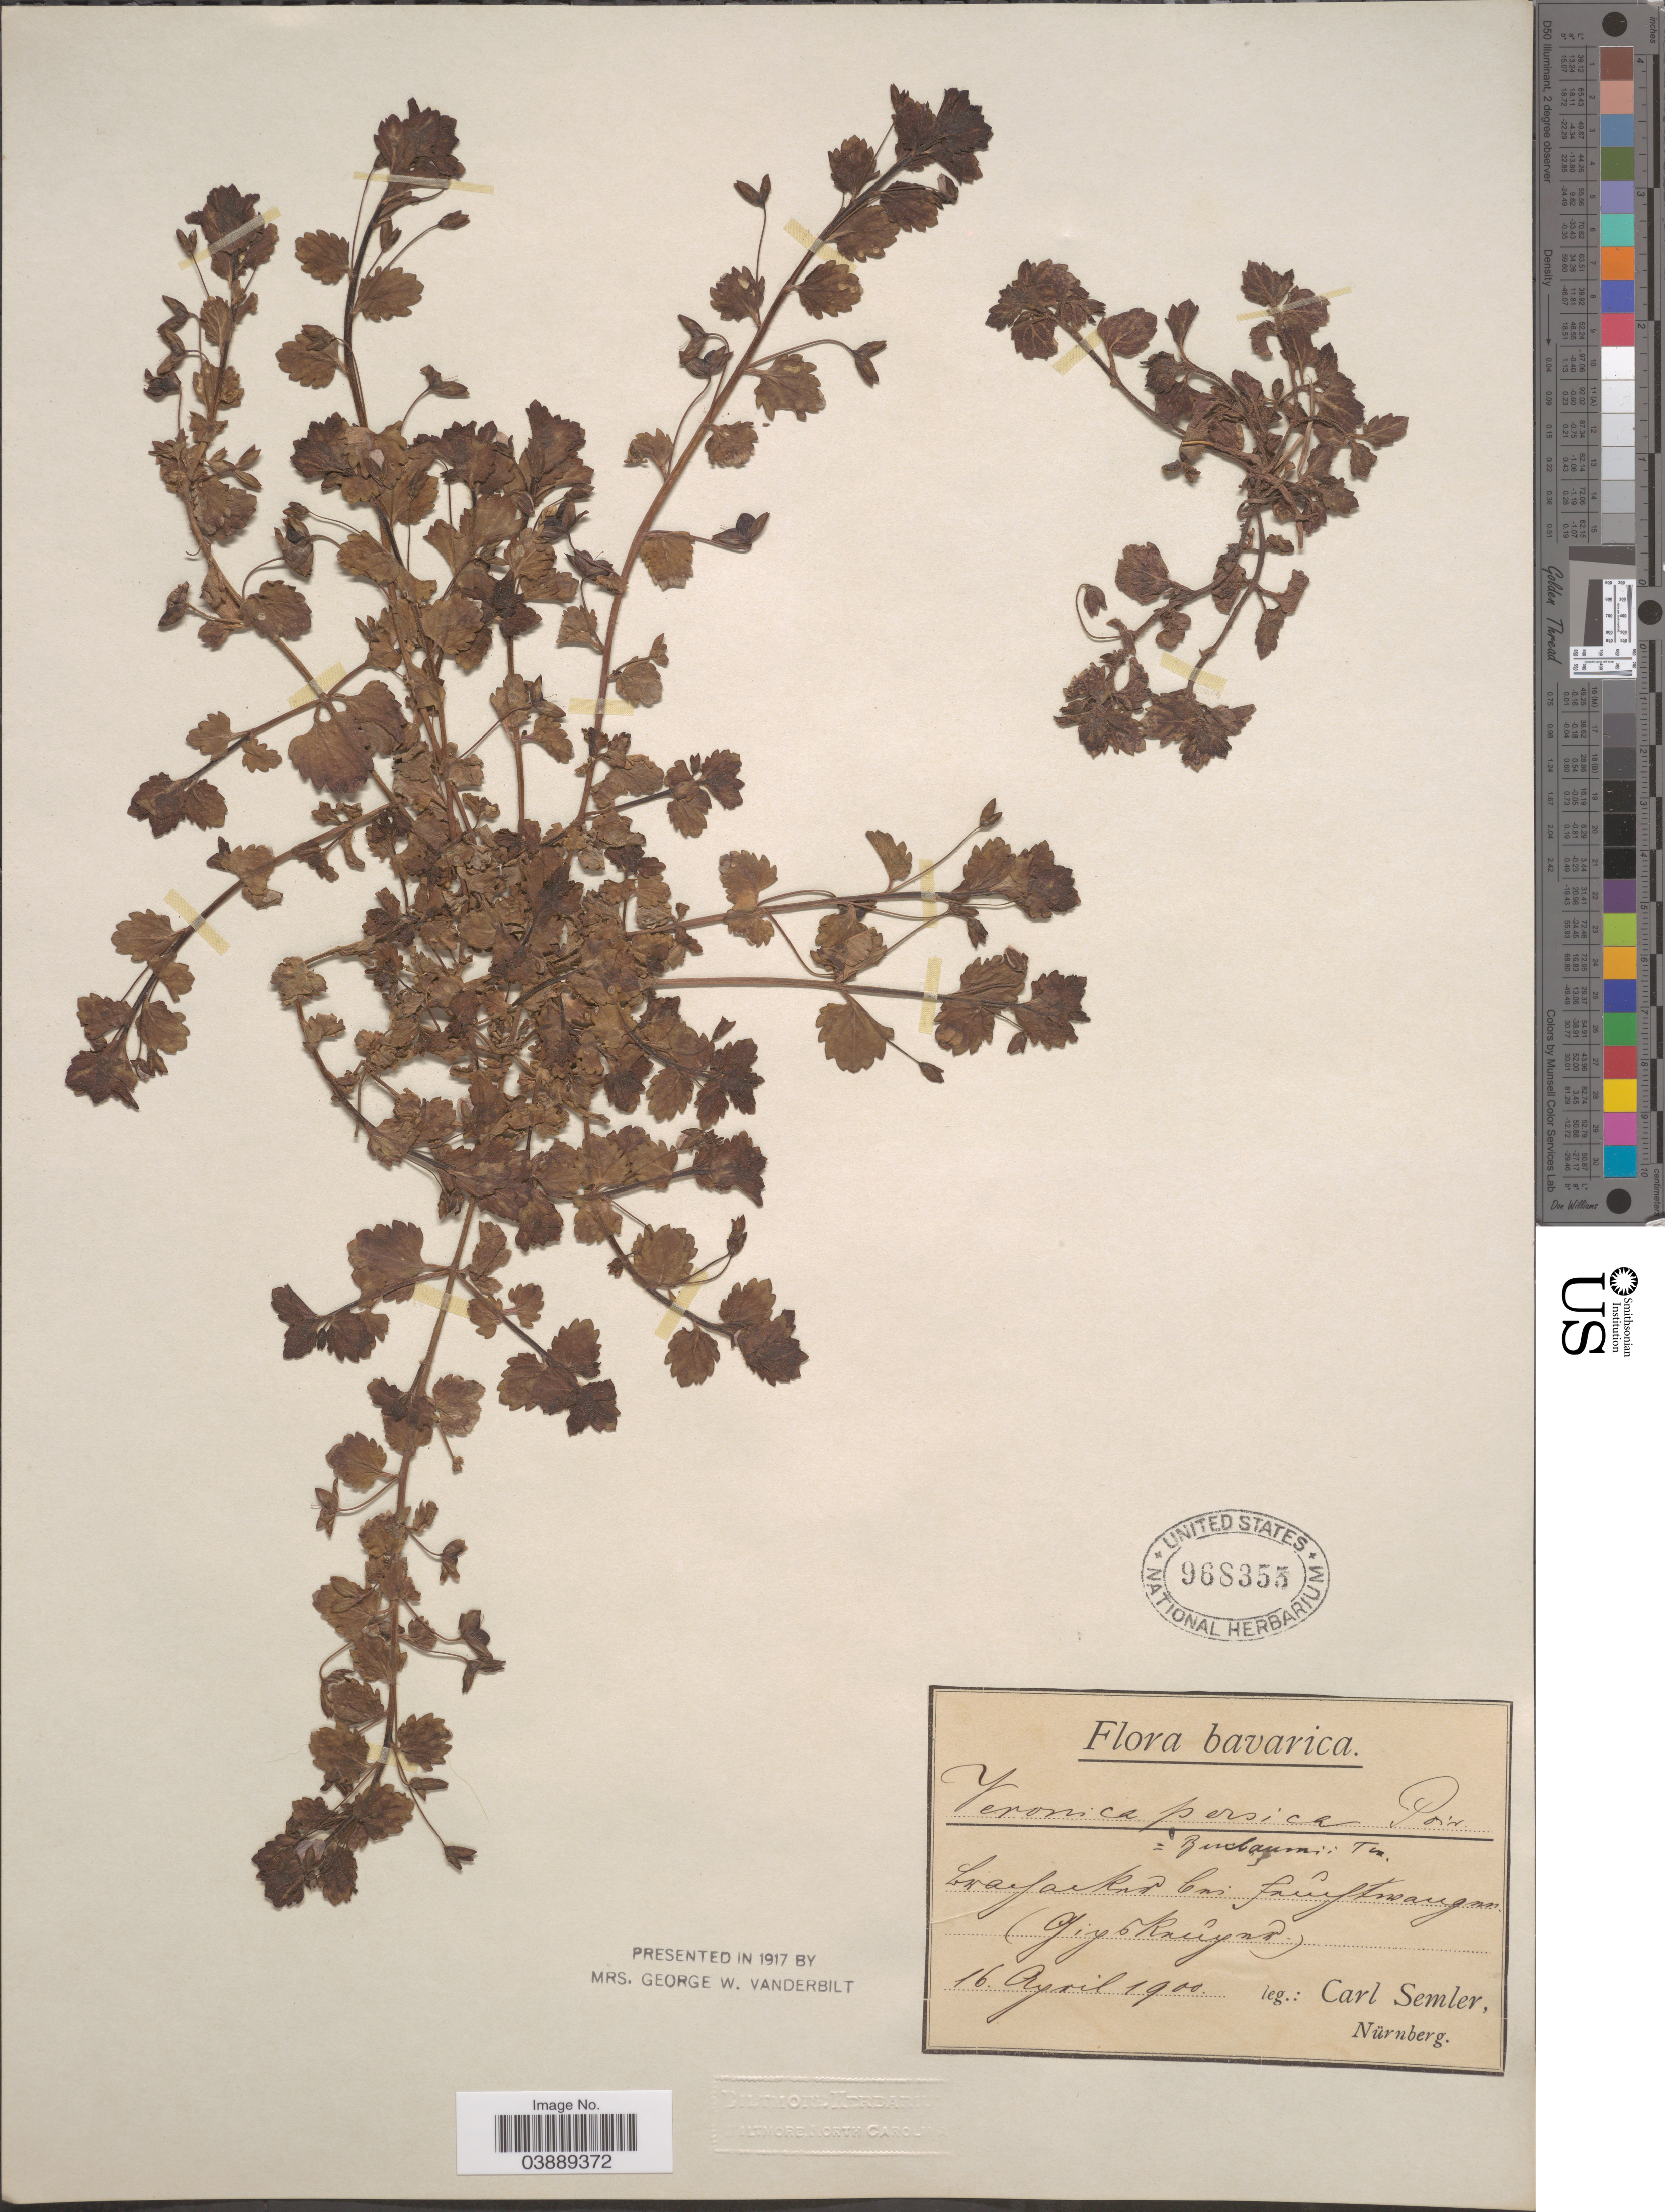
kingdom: Plantae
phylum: Tracheophyta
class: Magnoliopsida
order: Lamiales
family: Plantaginaceae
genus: Veronica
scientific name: Veronica persica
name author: Poir.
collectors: C. Semler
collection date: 1900-04-16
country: Germany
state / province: Bayern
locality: Bavarica. [illegible text]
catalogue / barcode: US 968355